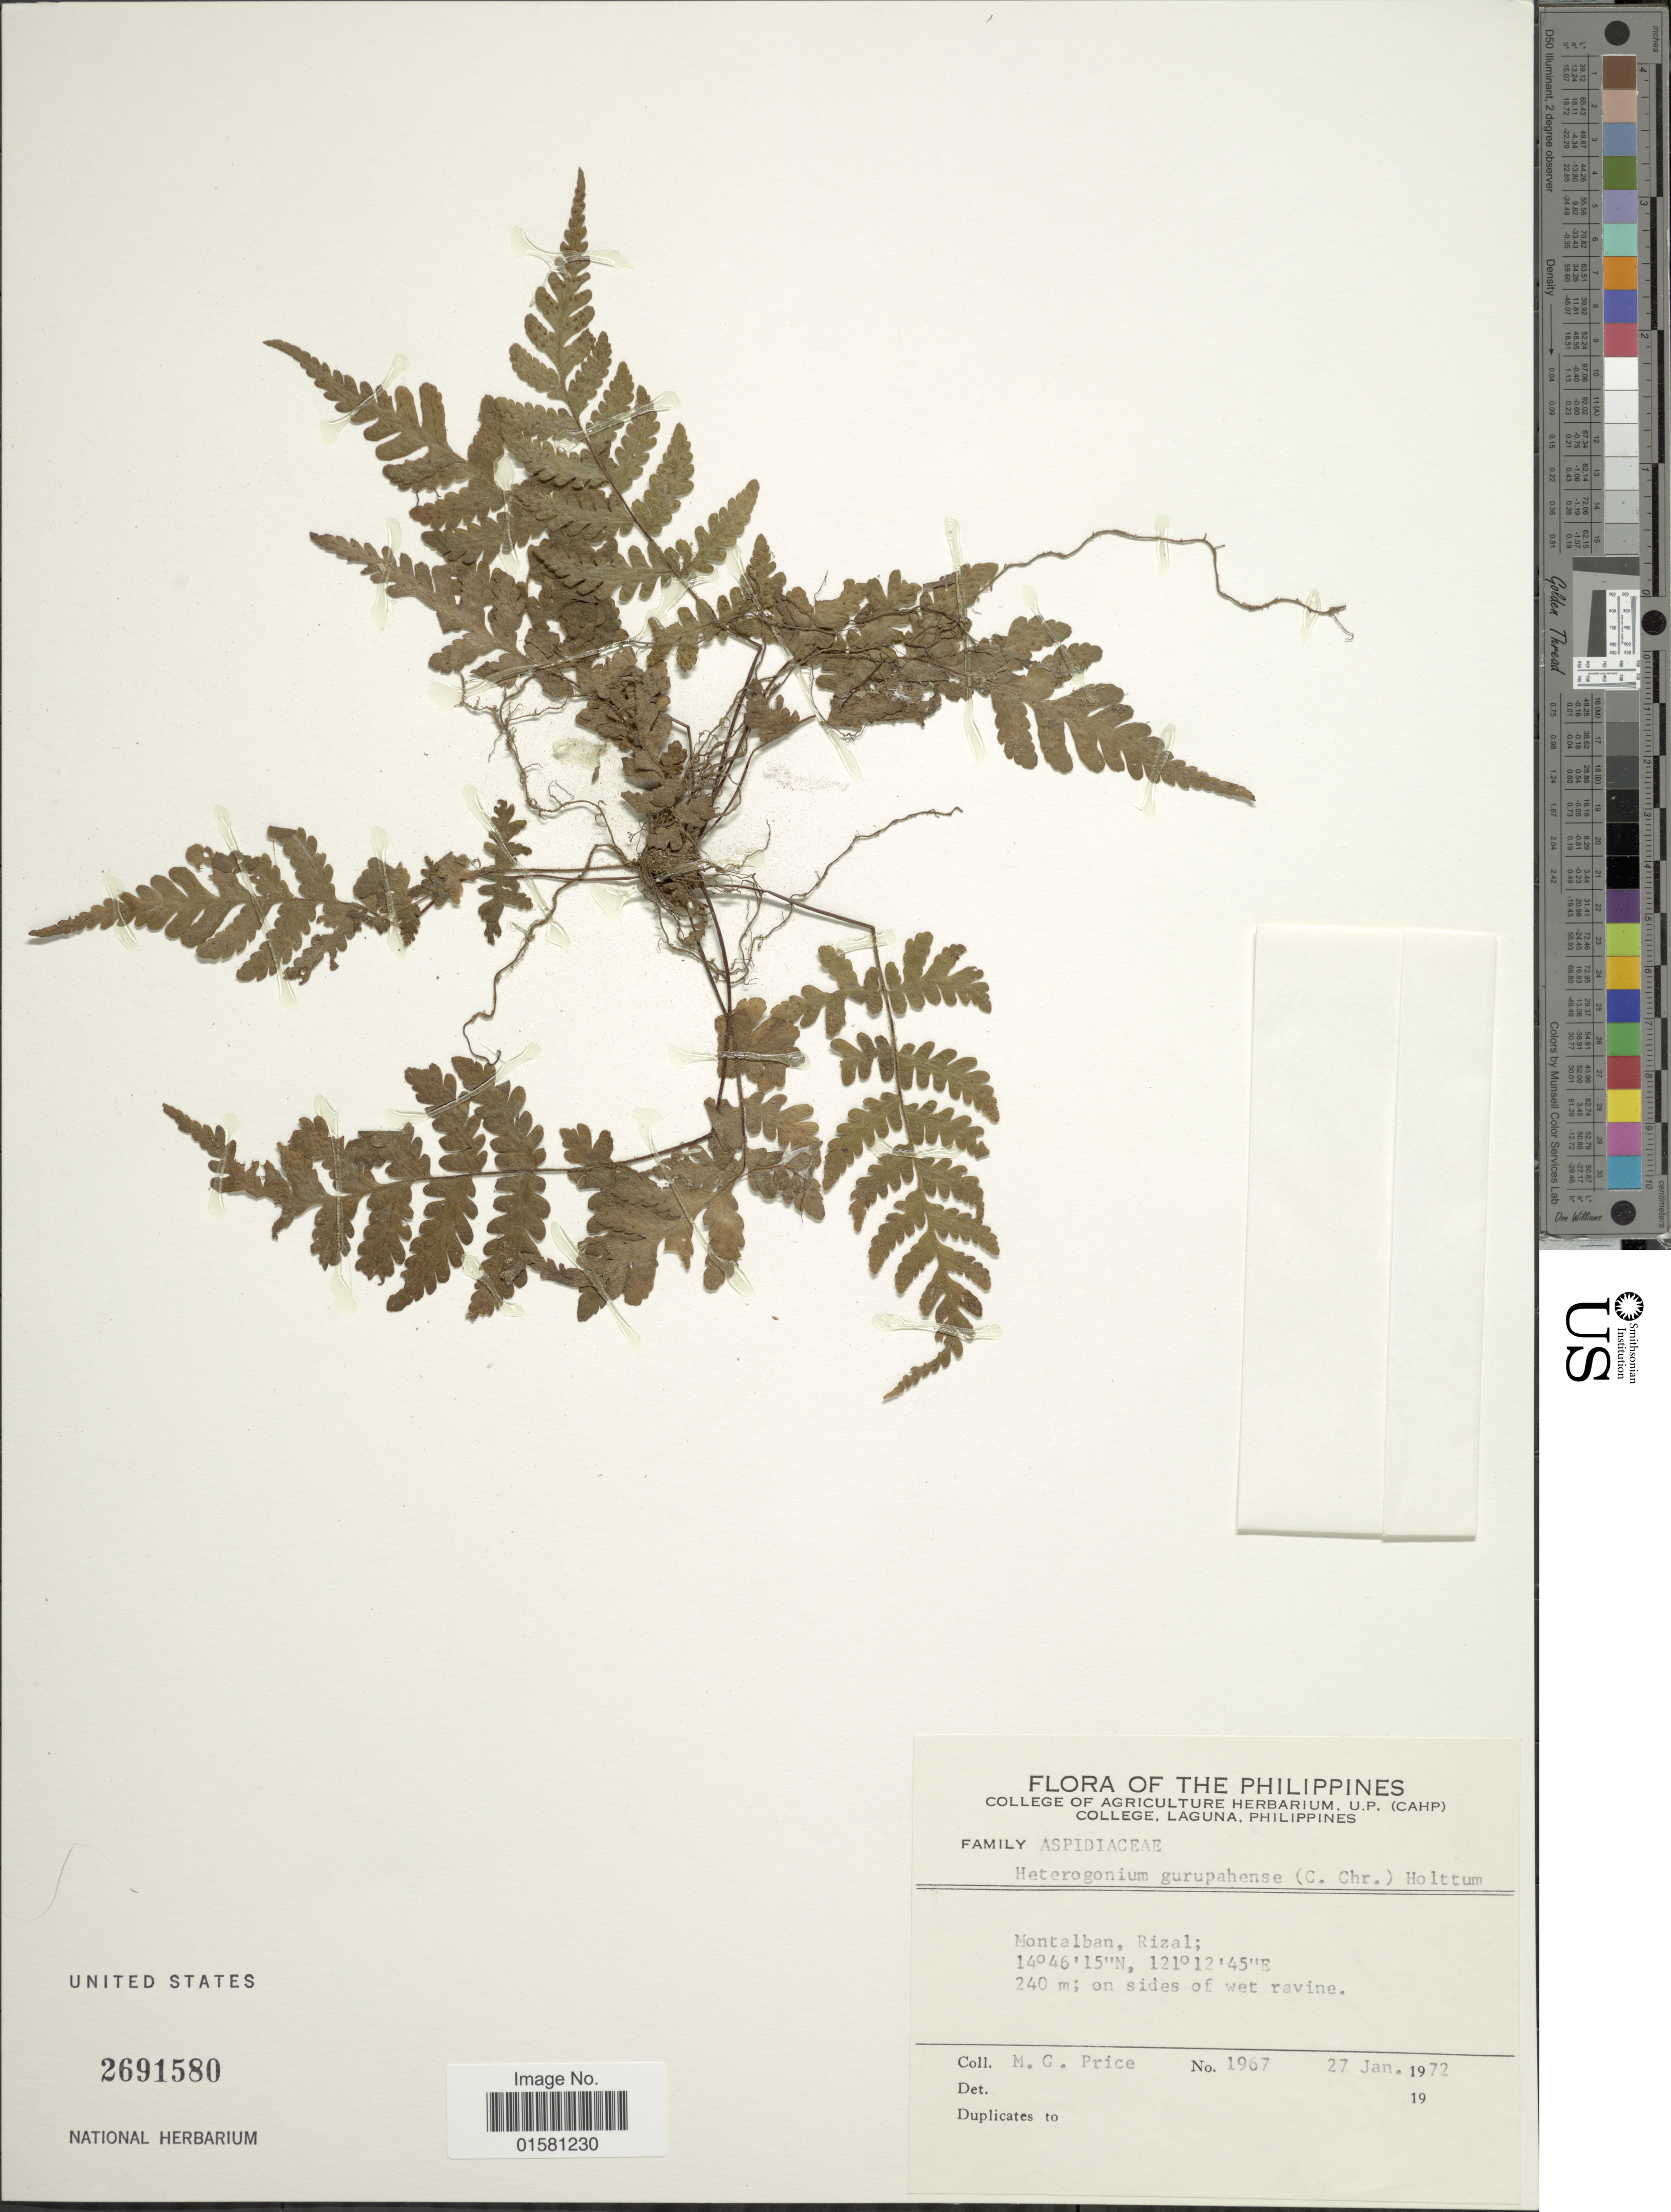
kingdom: Plantae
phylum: Tracheophyta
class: Polypodiopsida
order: Polypodiales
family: Tectariaceae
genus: Tectaria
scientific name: Tectaria sagenioides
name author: (Mett.) Christenh.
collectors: M. G. Price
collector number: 1967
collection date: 1972-01-27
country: Philippines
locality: Philippines, Montalban, Rizal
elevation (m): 240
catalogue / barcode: US 2691580